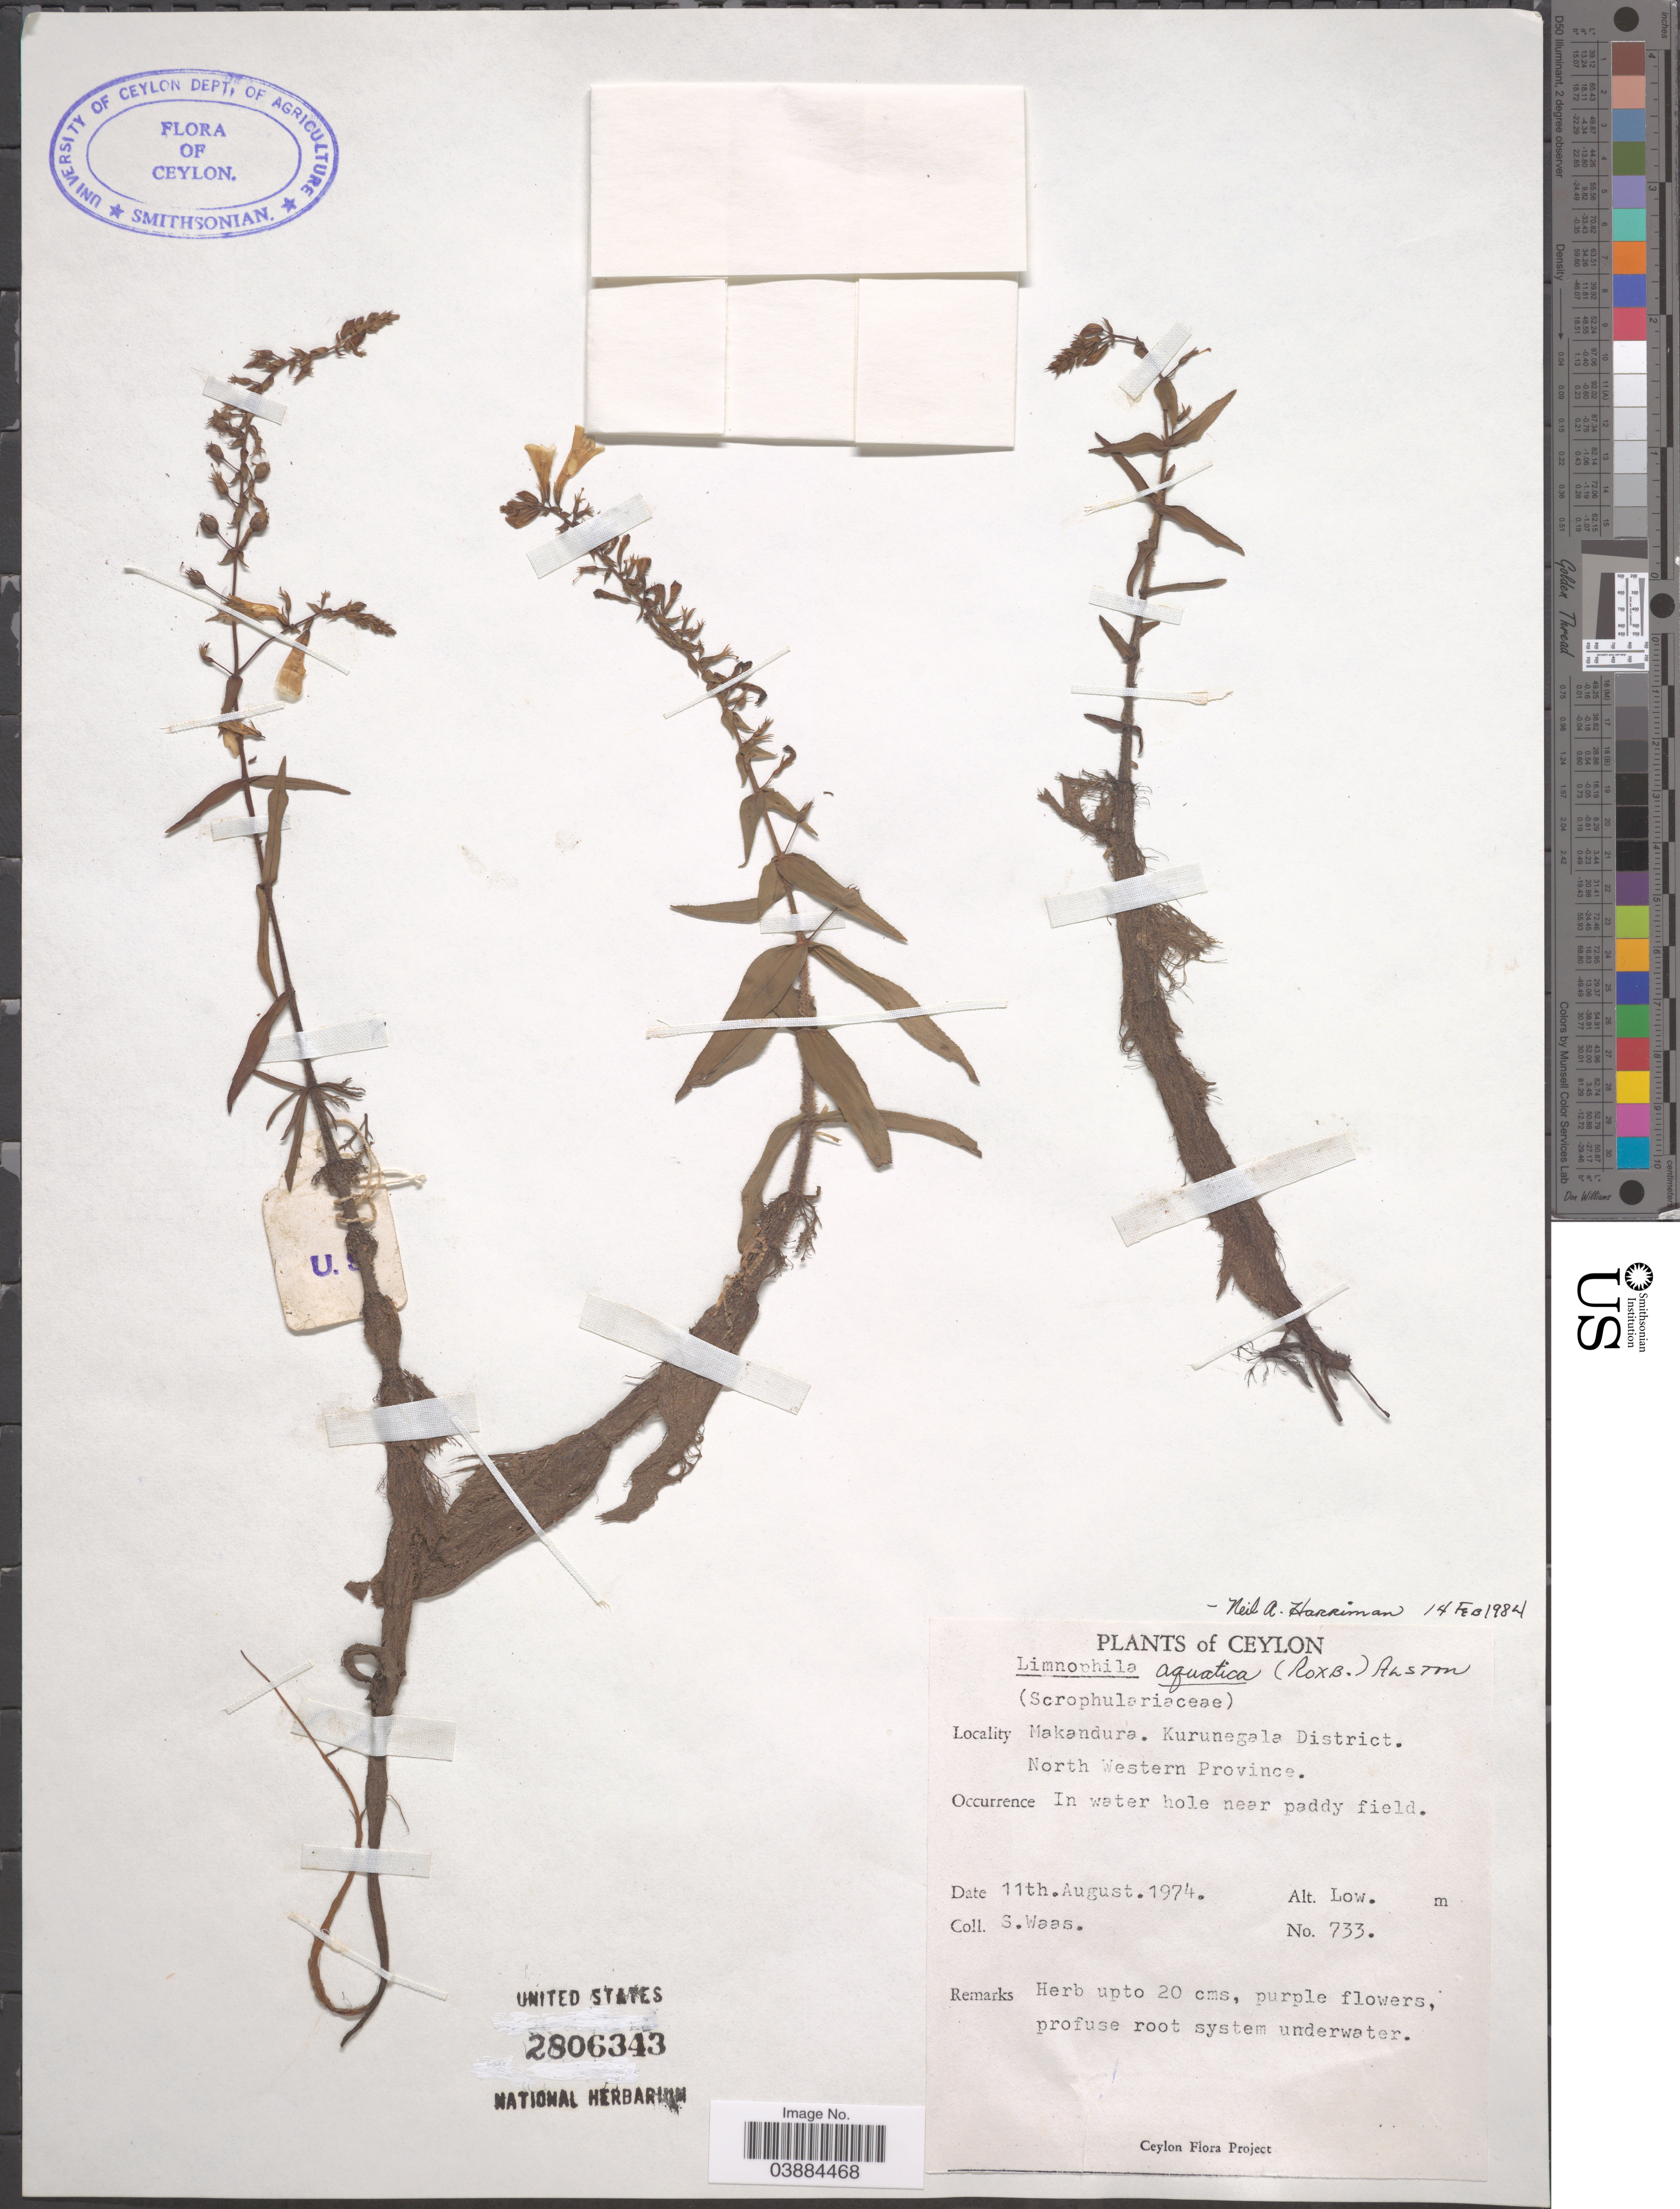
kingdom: Plantae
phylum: Tracheophyta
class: Magnoliopsida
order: Lamiales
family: Plantaginaceae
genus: Limnophila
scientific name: Limnophila aquatica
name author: (Willd.) Santapau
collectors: S. Waas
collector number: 733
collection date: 1974-08-11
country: Sri Lanka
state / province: North Western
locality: Ceylon. Makandura. Kurunegala District.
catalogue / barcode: US 2806343